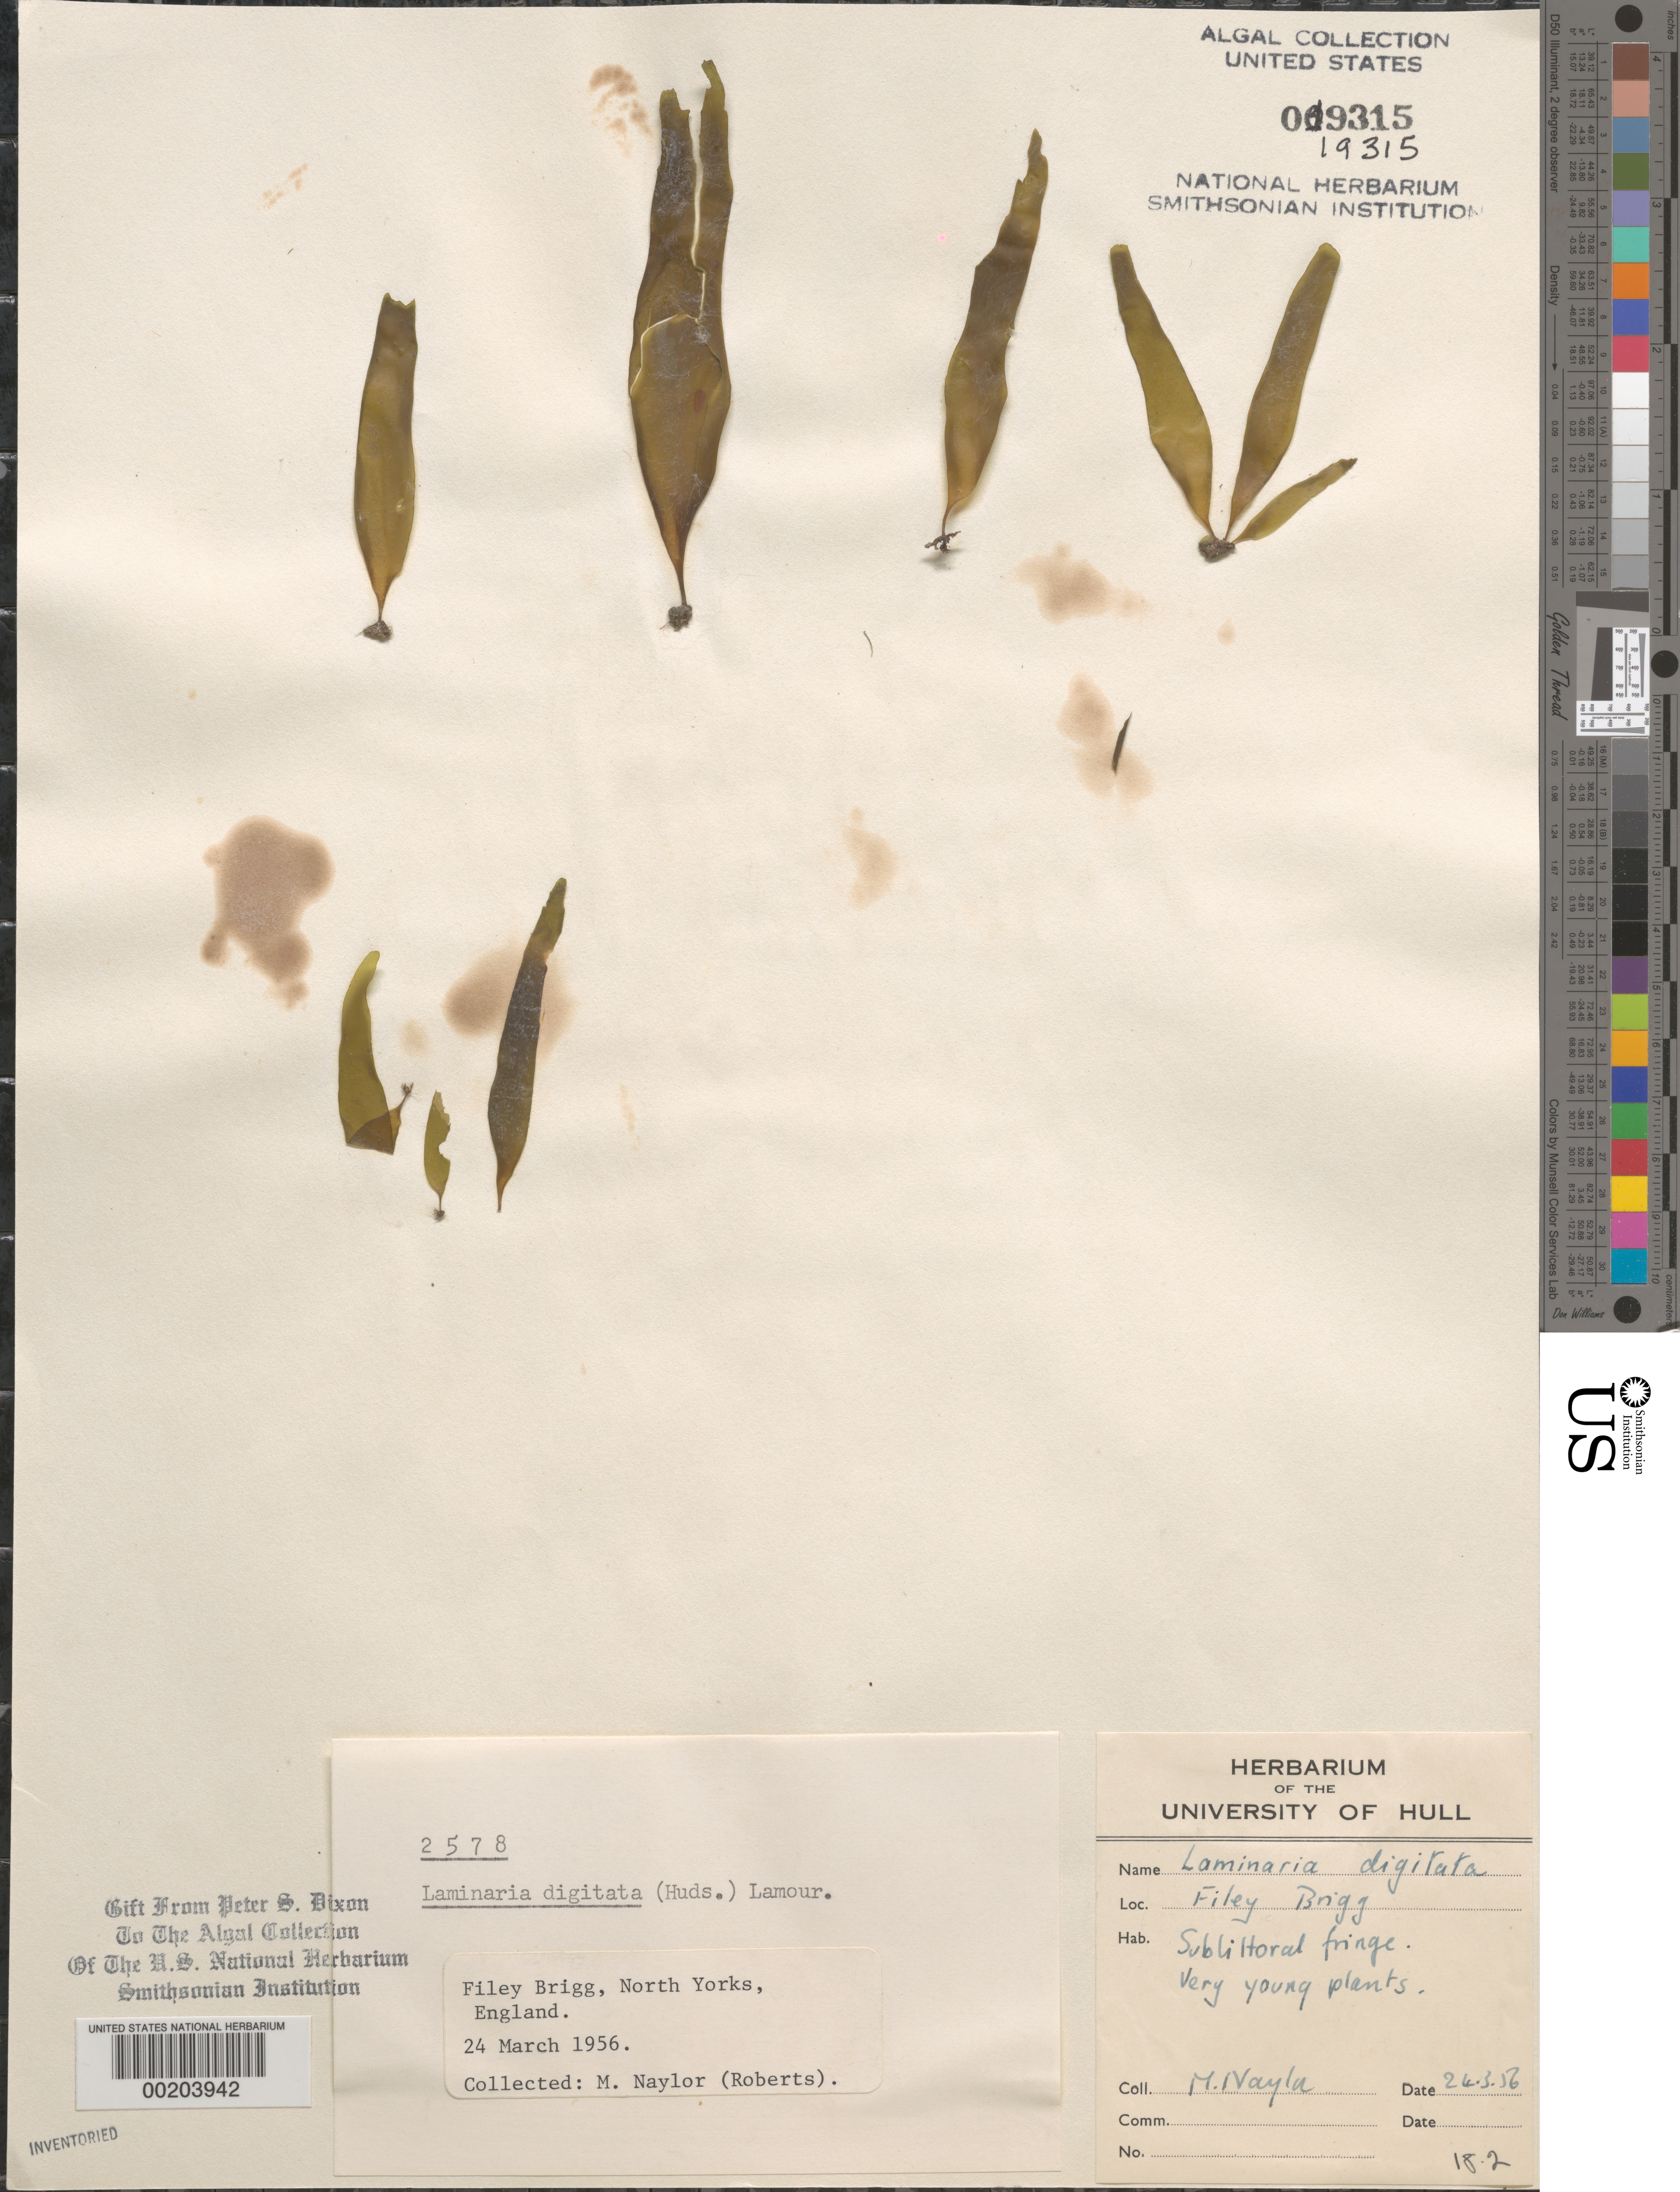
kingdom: Chromista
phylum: Ochrophyta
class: Phaeophyceae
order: Laminariales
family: Laminariaceae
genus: Laminaria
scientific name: Laminaria digitata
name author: (Hudson) J.V.Lamouroux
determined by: Dixon, P. S.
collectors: M. Roberts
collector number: PSD 2578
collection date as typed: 24 Mar 1956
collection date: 1956-03-24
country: United Kingdom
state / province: England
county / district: North Yorkshire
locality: Filey Brigg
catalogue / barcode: US 19315